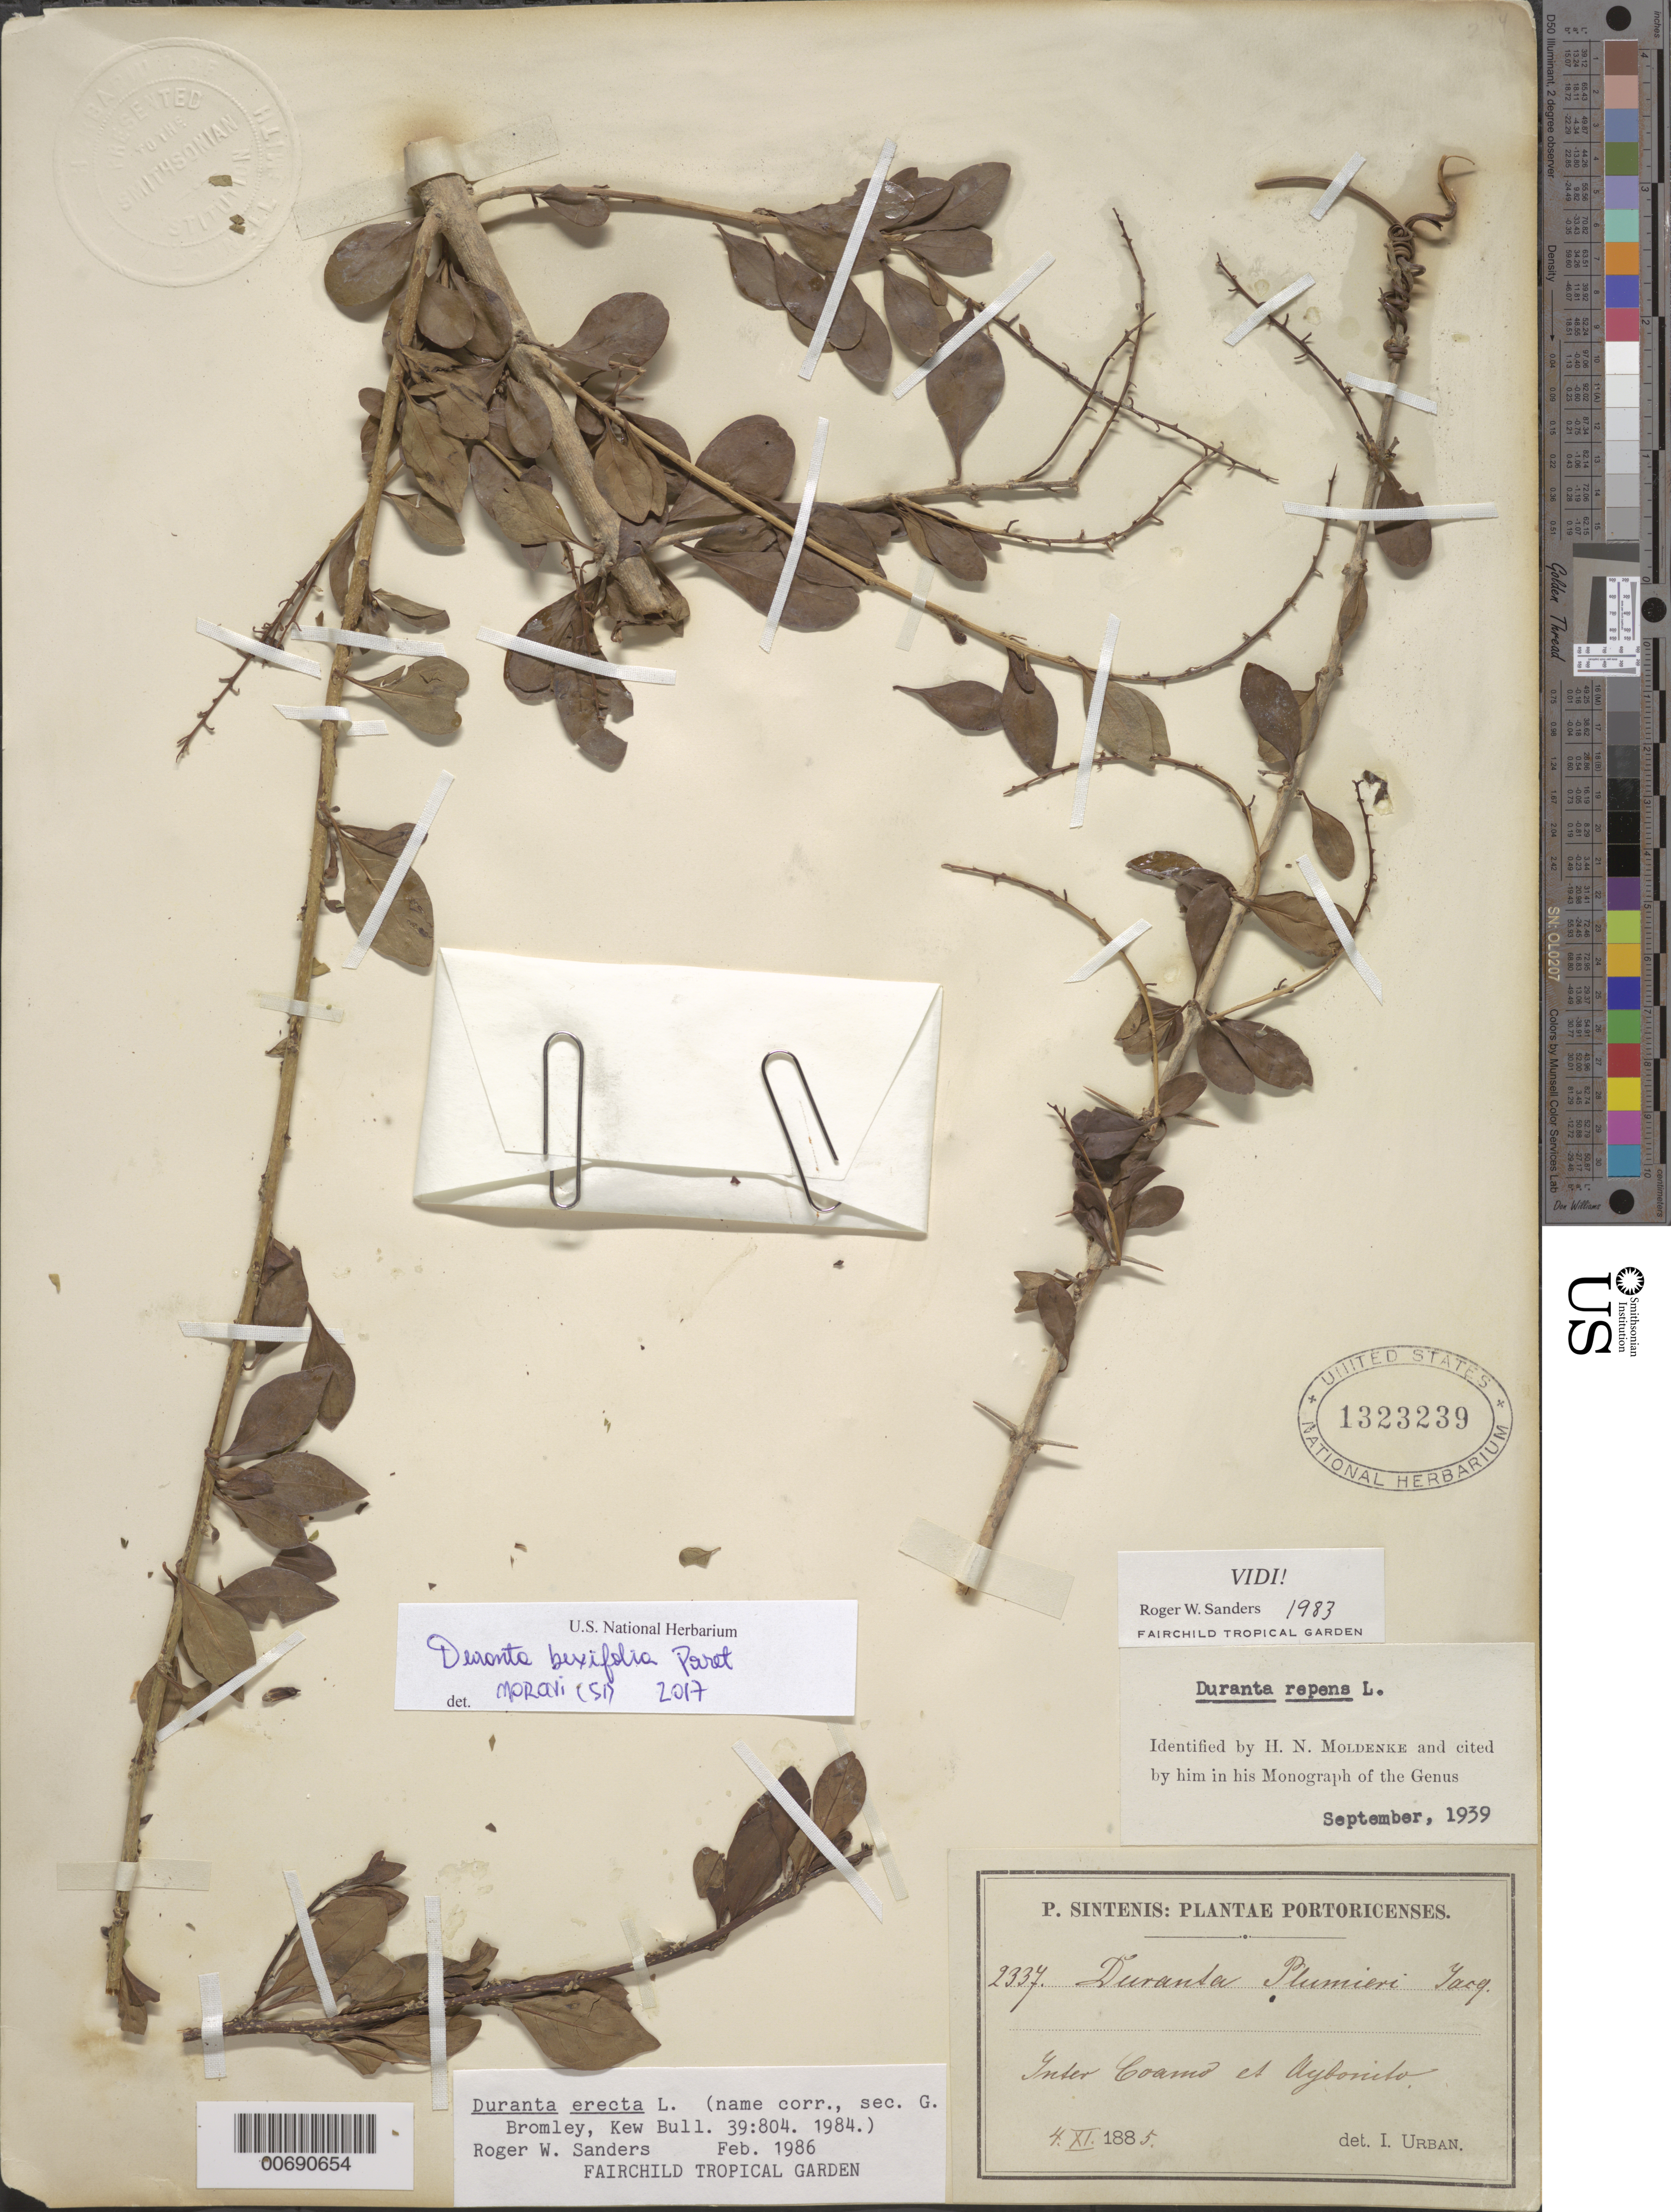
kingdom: Plantae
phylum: Tracheophyta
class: Magnoliopsida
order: Lamiales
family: Verbenaceae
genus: Duranta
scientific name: Duranta erecta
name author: L.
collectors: P. Sintenis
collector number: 2337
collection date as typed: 04 Nov 1885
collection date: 1885-11-04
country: Puerto Rico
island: Greater Antilles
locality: Inter Coamo et Aibonito.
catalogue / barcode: US 1323239